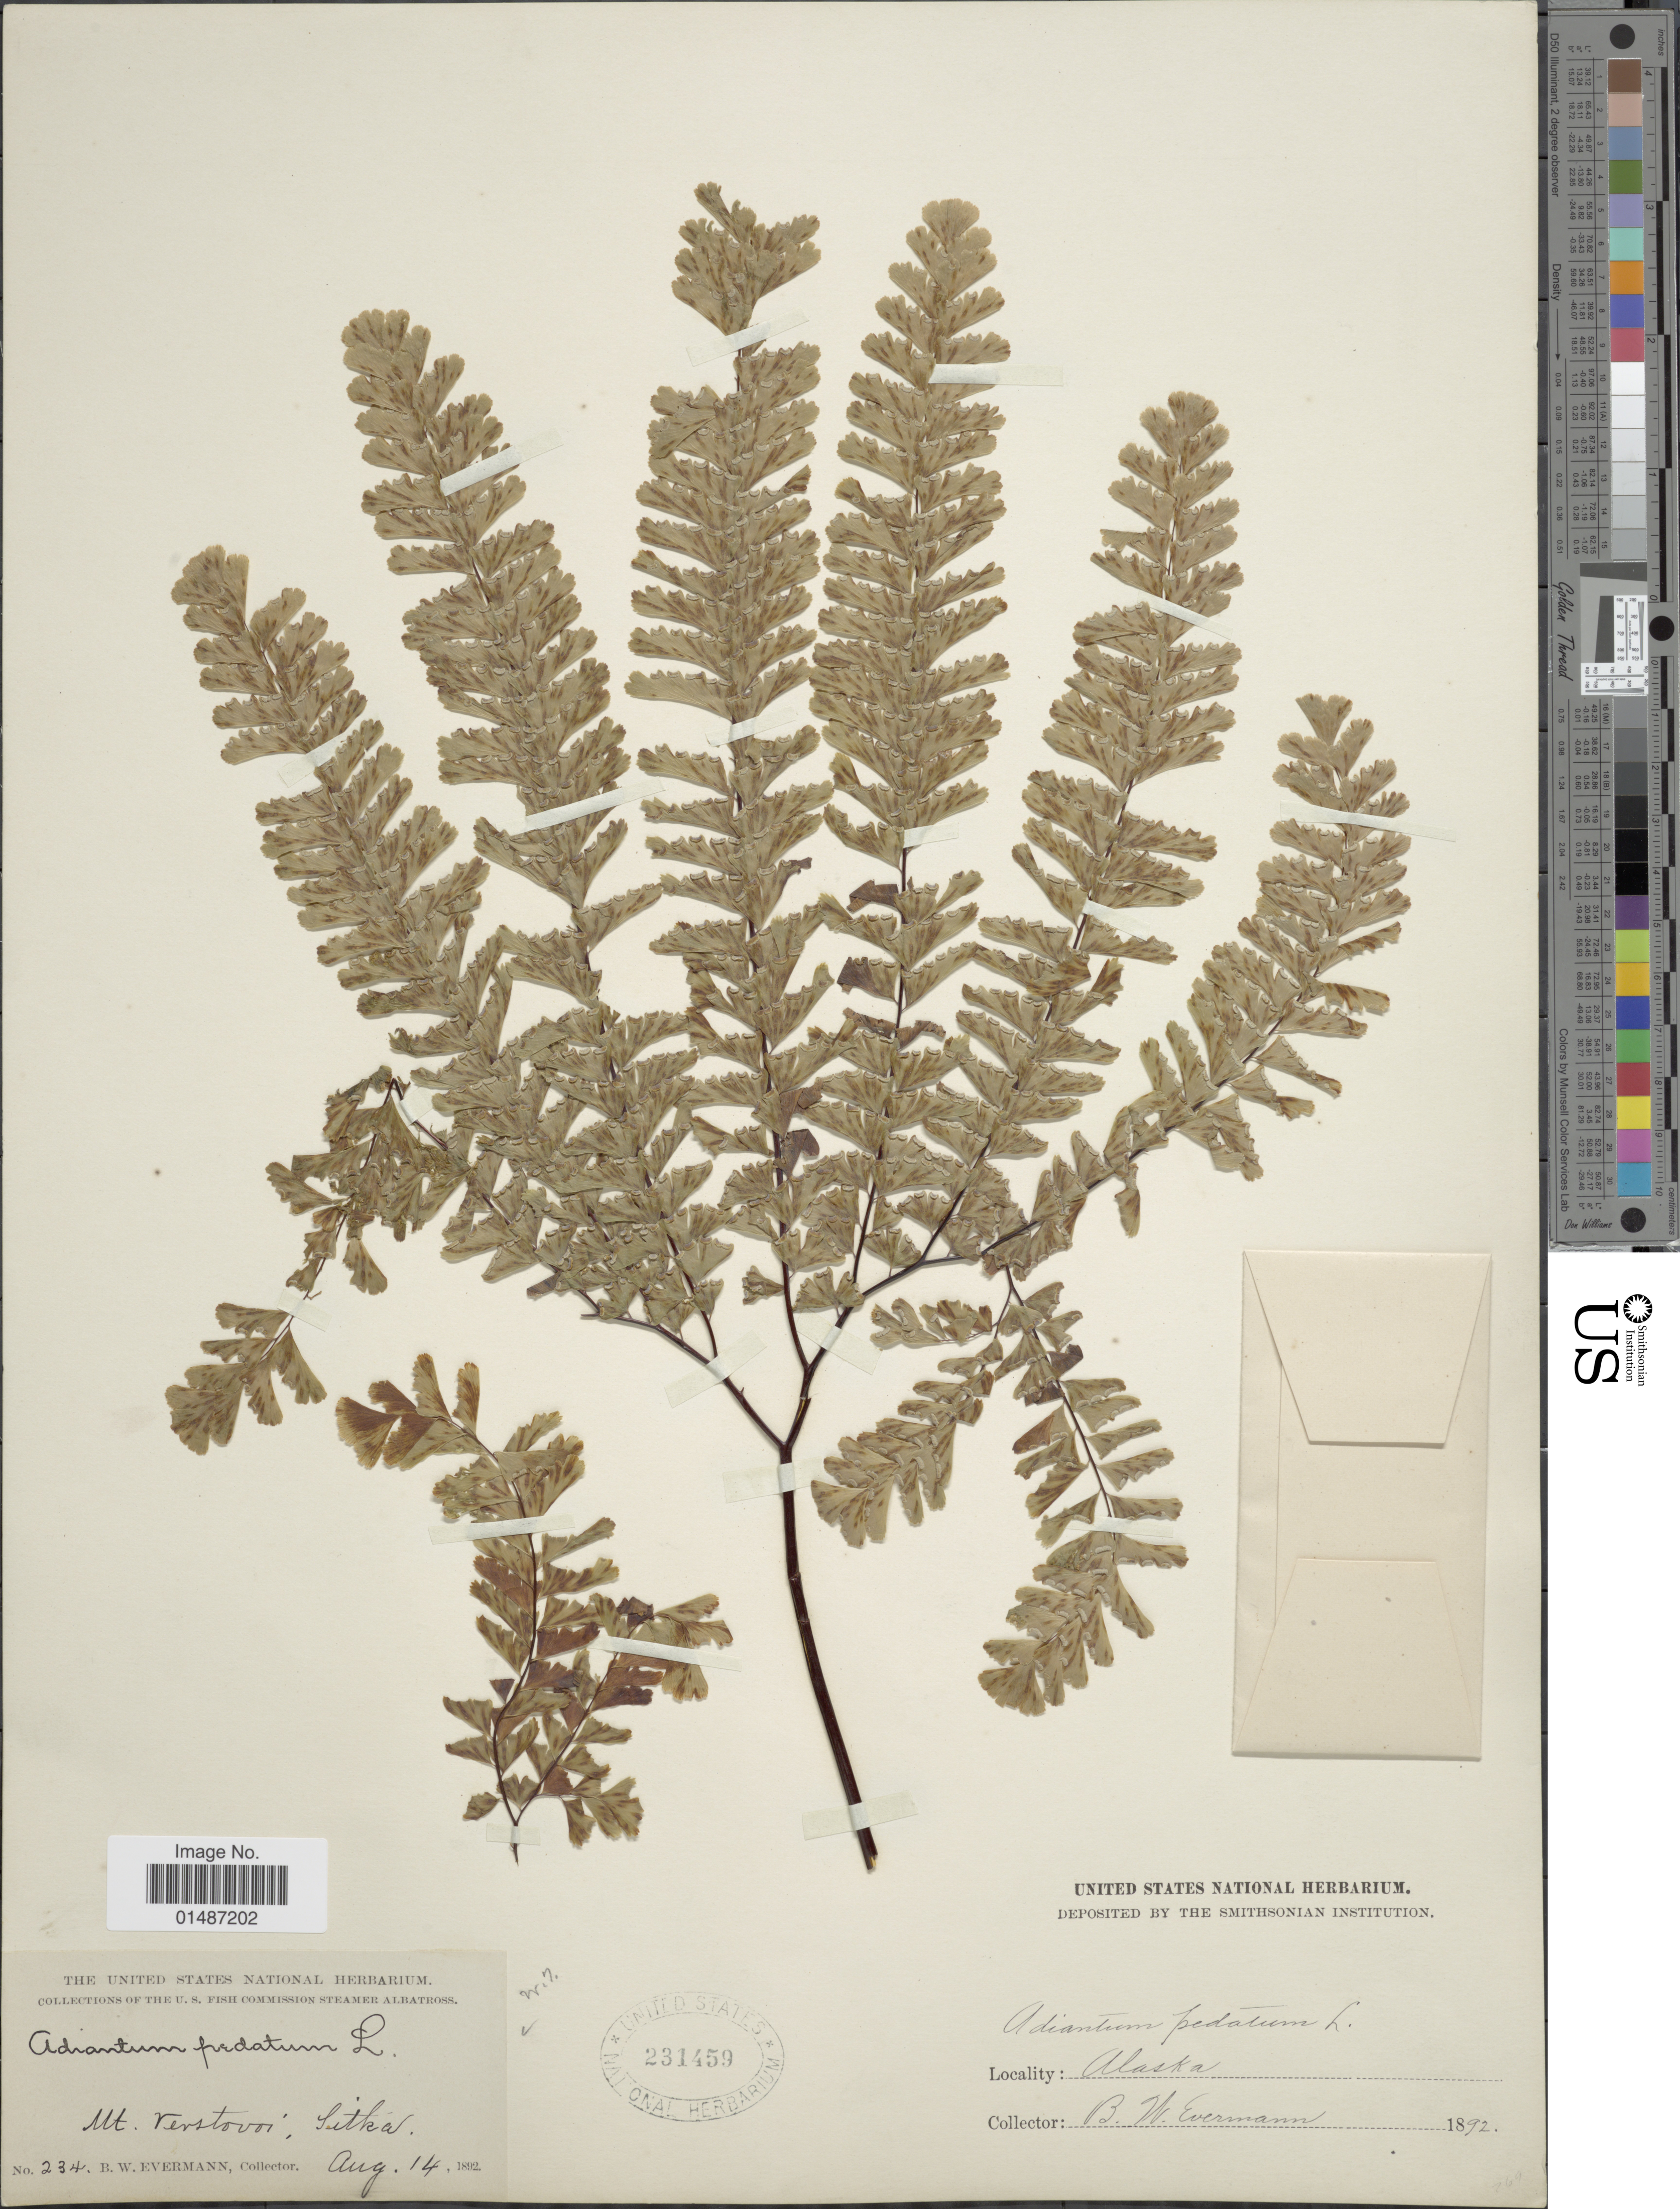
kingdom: Plantae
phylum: Tracheophyta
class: Polypodiopsida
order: Polypodiales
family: Pteridaceae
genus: Adiantum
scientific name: Adiantum pedatum subsp. aleuticum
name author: (Rupr.) Calder & Roy L. Taylor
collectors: B. W. Evermann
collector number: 234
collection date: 1892-08-14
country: United States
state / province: Alaska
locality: Mt. Verstovia; Sitka.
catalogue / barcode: US 231459